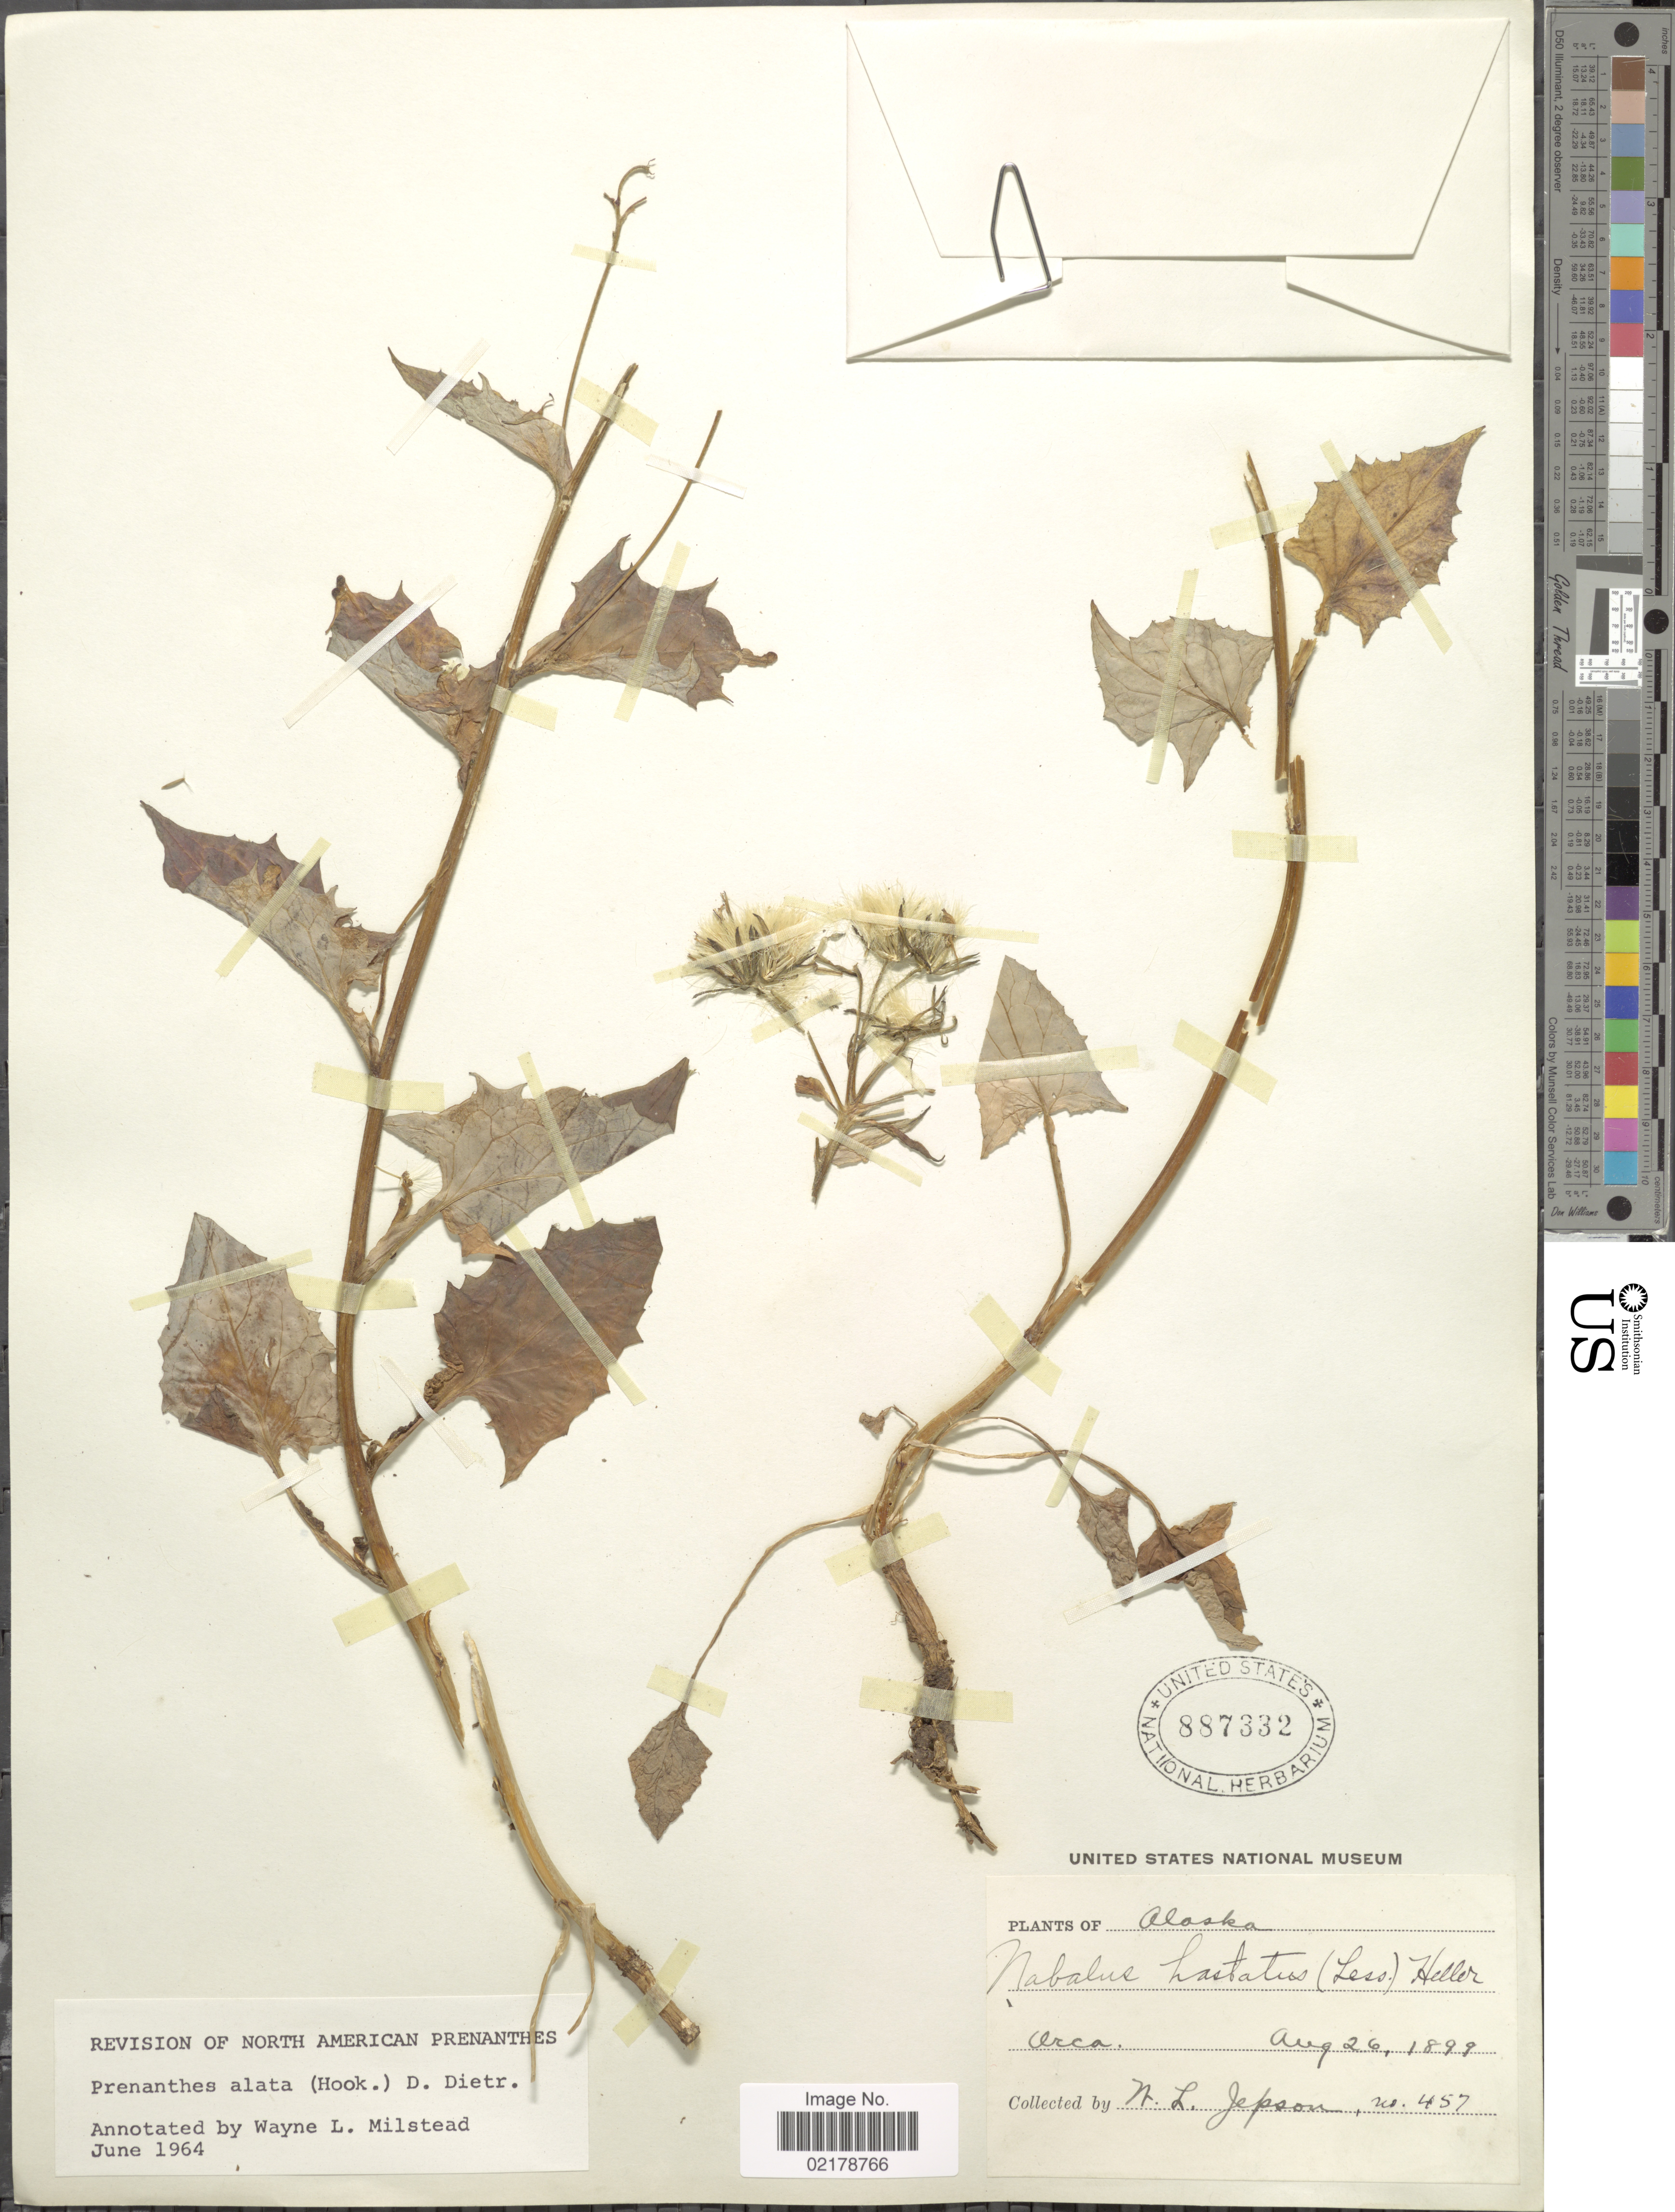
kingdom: Plantae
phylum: Tracheophyta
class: Magnoliopsida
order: Asterales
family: Asteraceae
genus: Nabalus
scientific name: Nabalus alatus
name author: Hook.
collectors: W. L. Jepson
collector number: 457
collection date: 1899-08-26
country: United States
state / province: Alaska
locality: Orca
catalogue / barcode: US 887332